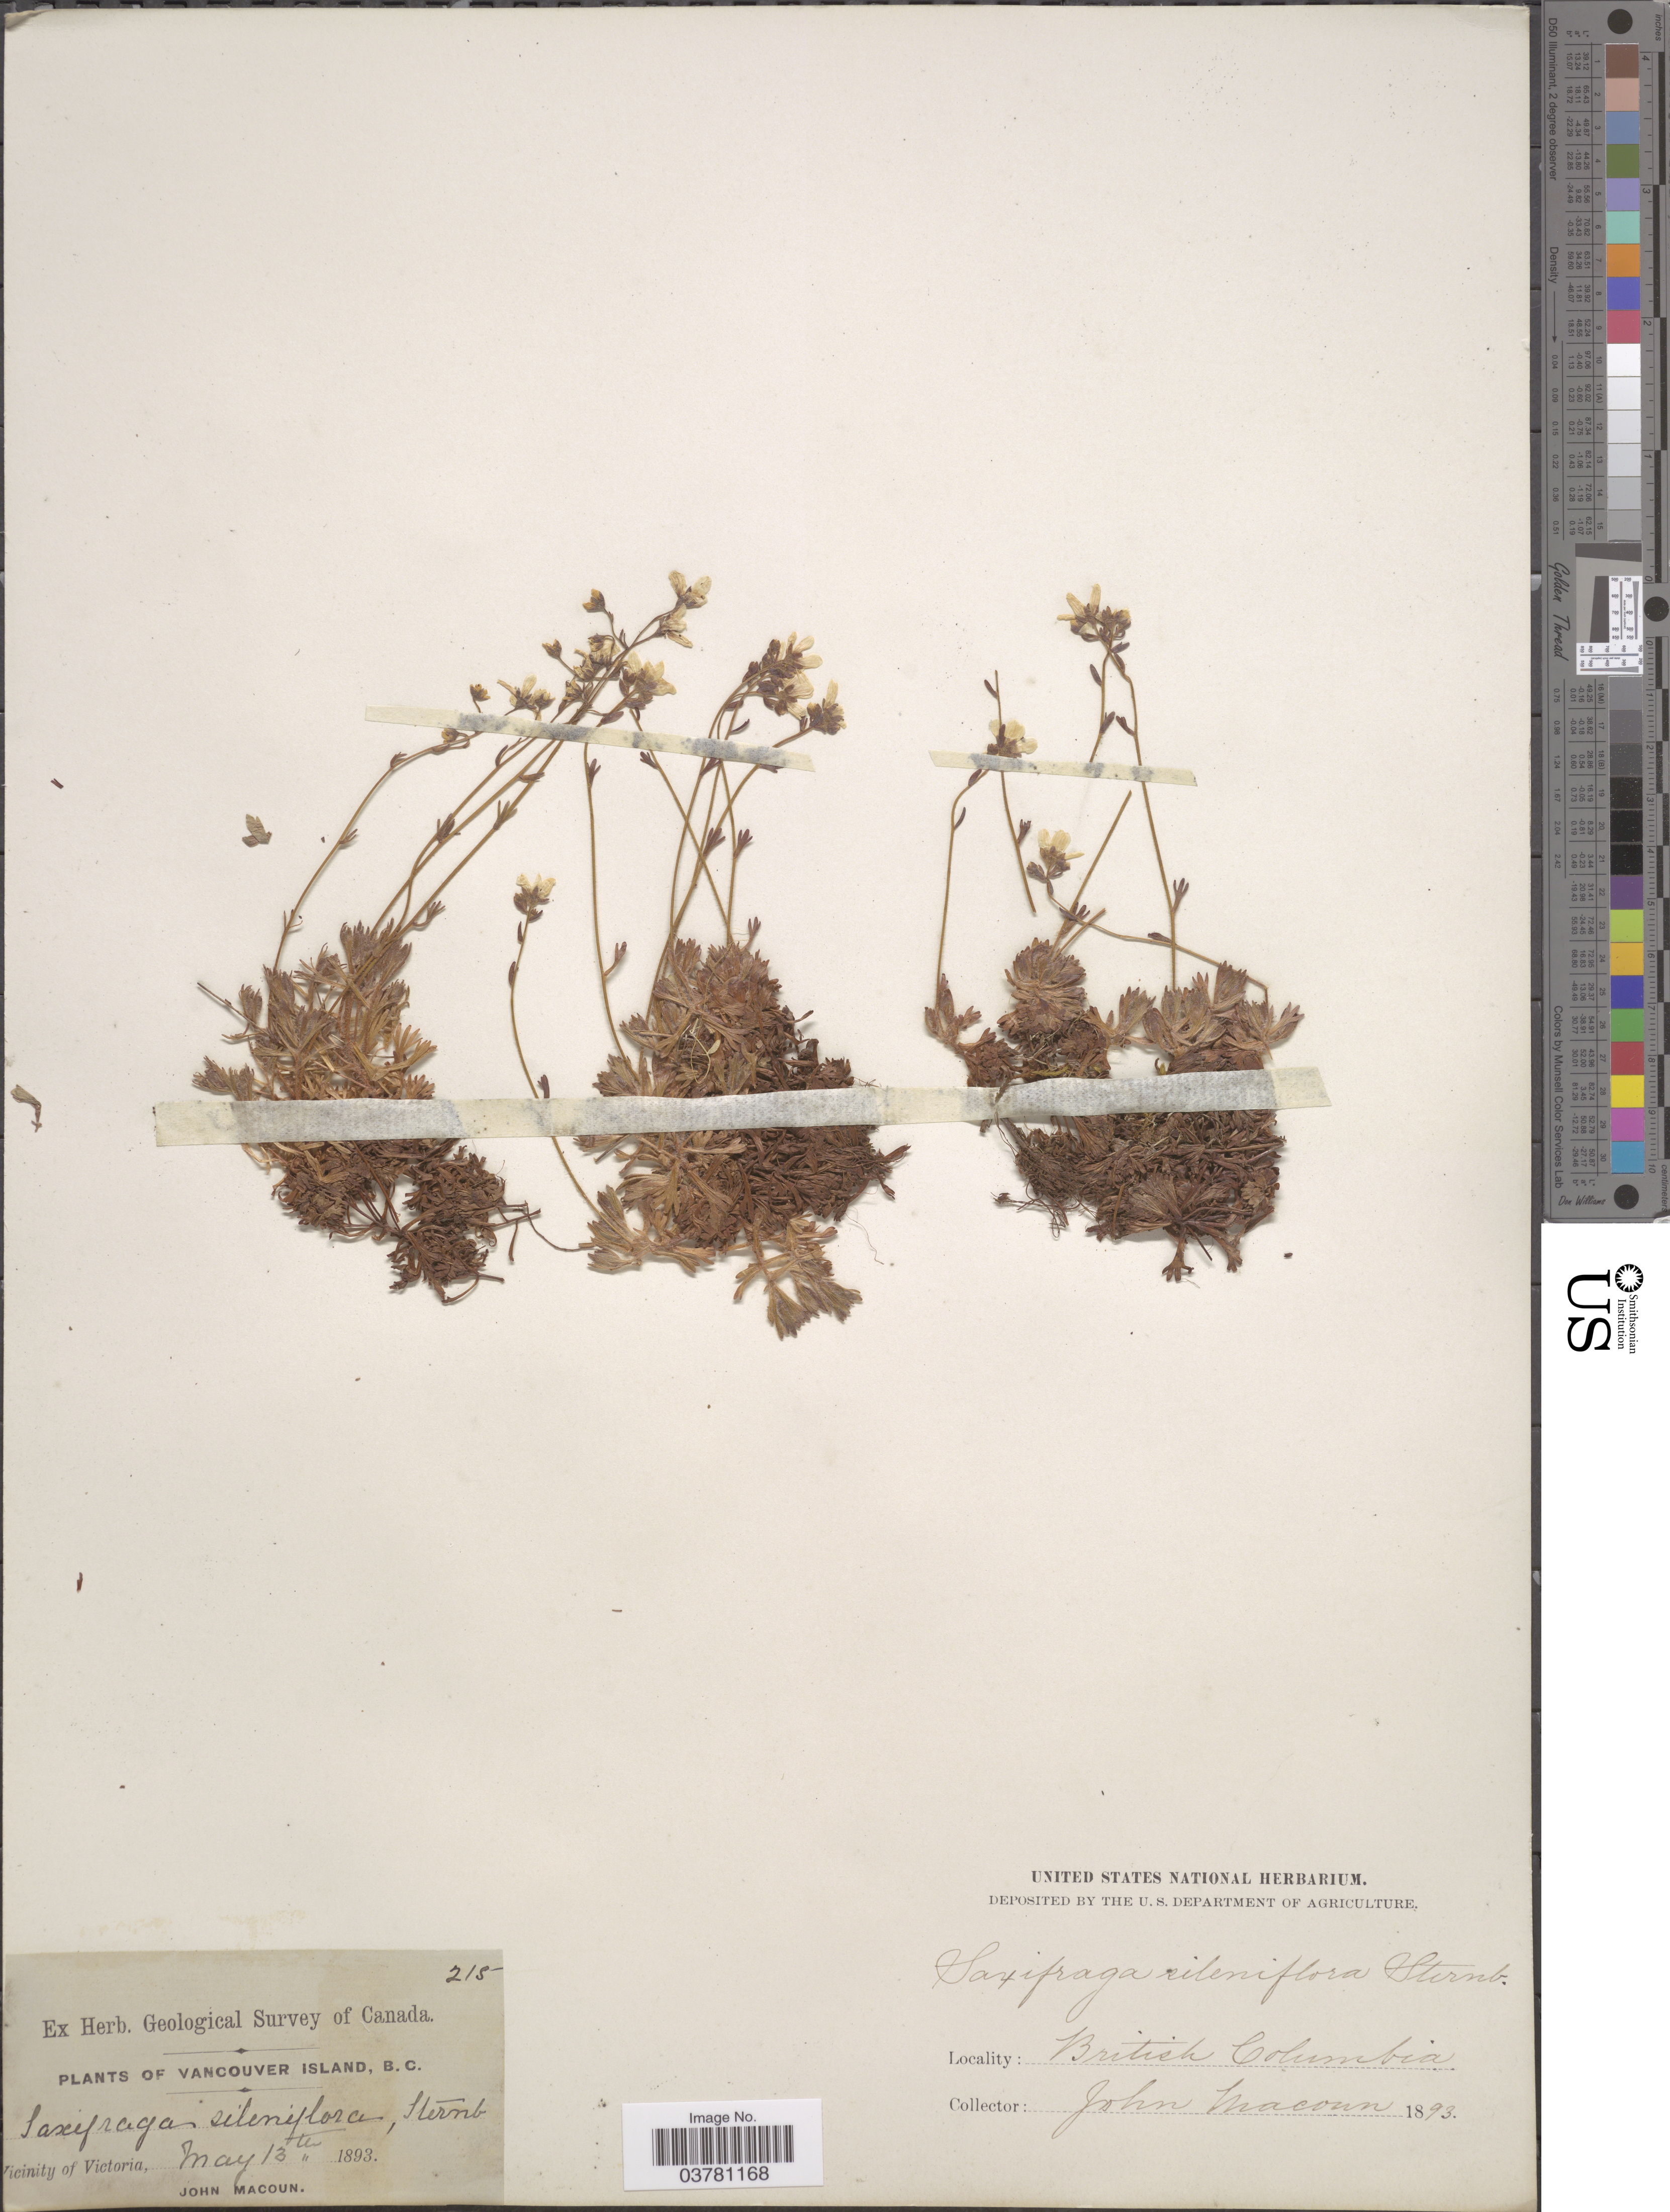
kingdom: Plantae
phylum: Tracheophyta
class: Magnoliopsida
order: Saxifragales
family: Saxifragaceae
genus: Saxifraga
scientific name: Saxifraga sileniflora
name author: Sternb. ex Cham.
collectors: J. Macoun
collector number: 215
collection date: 1893-05-13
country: Canada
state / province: British Columbia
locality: Geological Survey of Canada. Vancouver Island, B.C. Vicinity of Victoria.